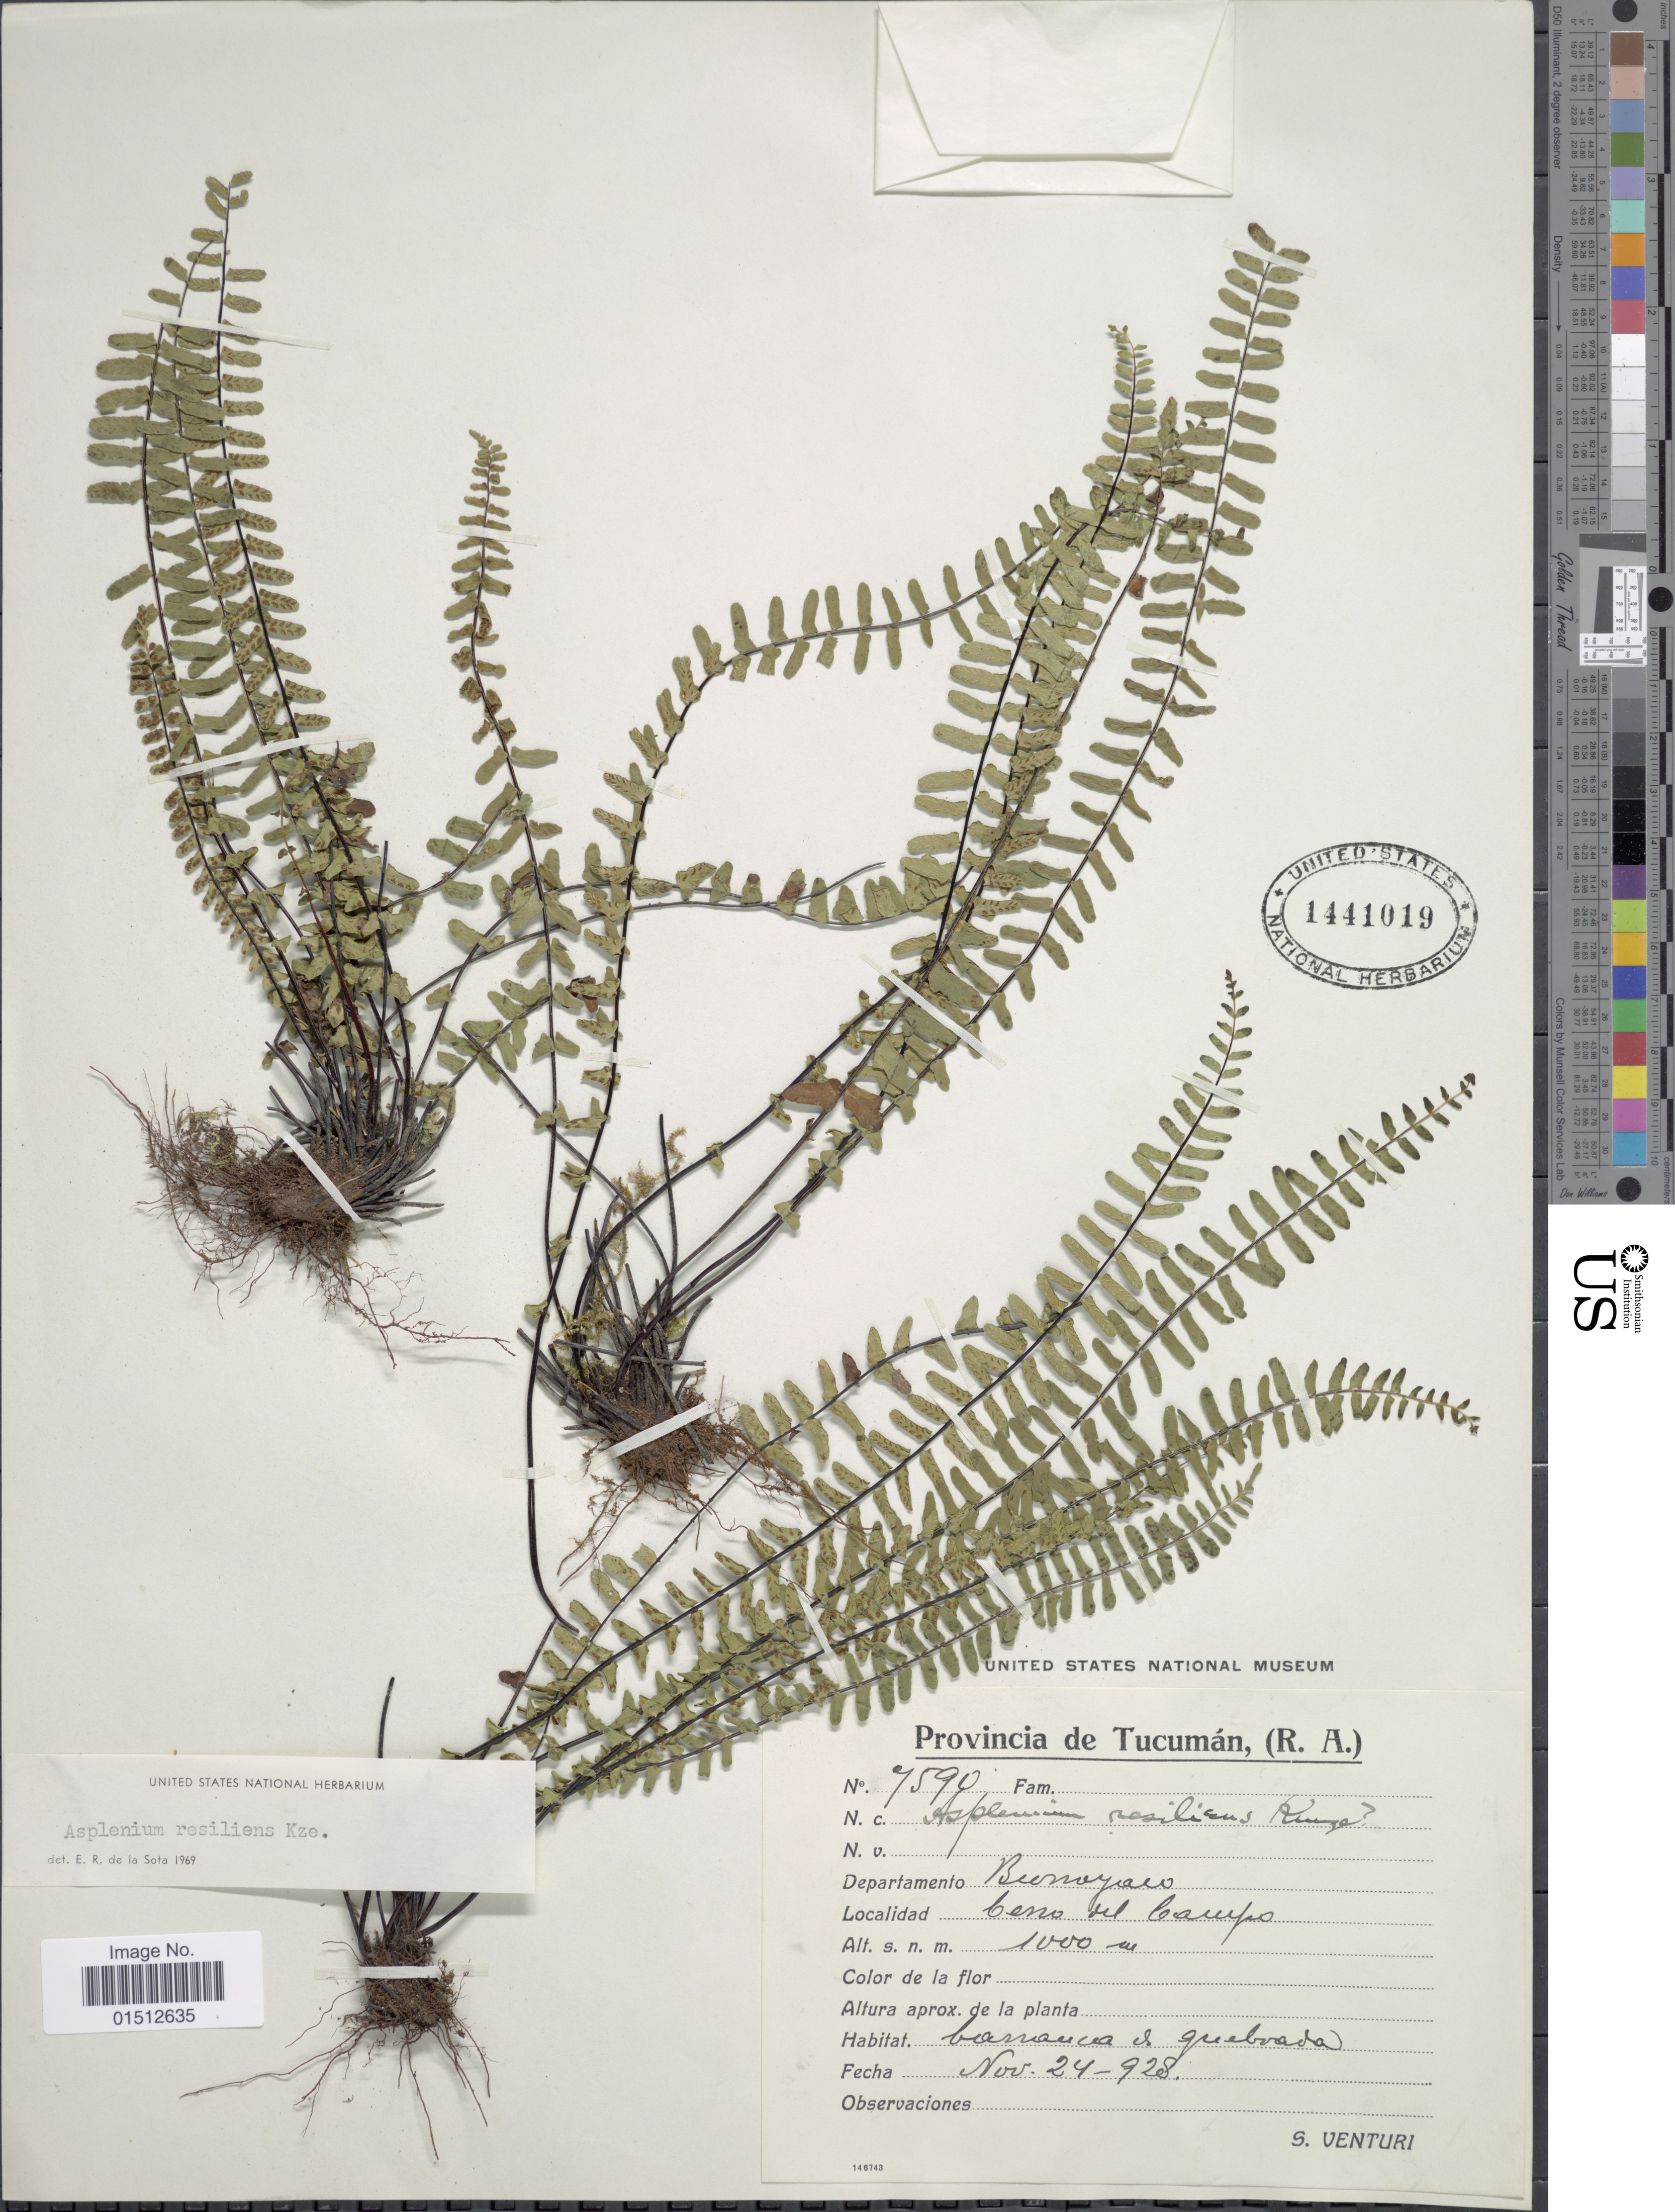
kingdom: Plantae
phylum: Tracheophyta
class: Polypodiopsida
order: Polypodiales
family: Aspleniaceae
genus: Asplenium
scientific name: Asplenium resiliens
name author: Kunze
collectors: S. Venturi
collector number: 7590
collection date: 1928-11-24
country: Argentina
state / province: Tucumán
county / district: Burruyacú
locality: Ceno del Campo.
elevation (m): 1000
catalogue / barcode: US 1441019